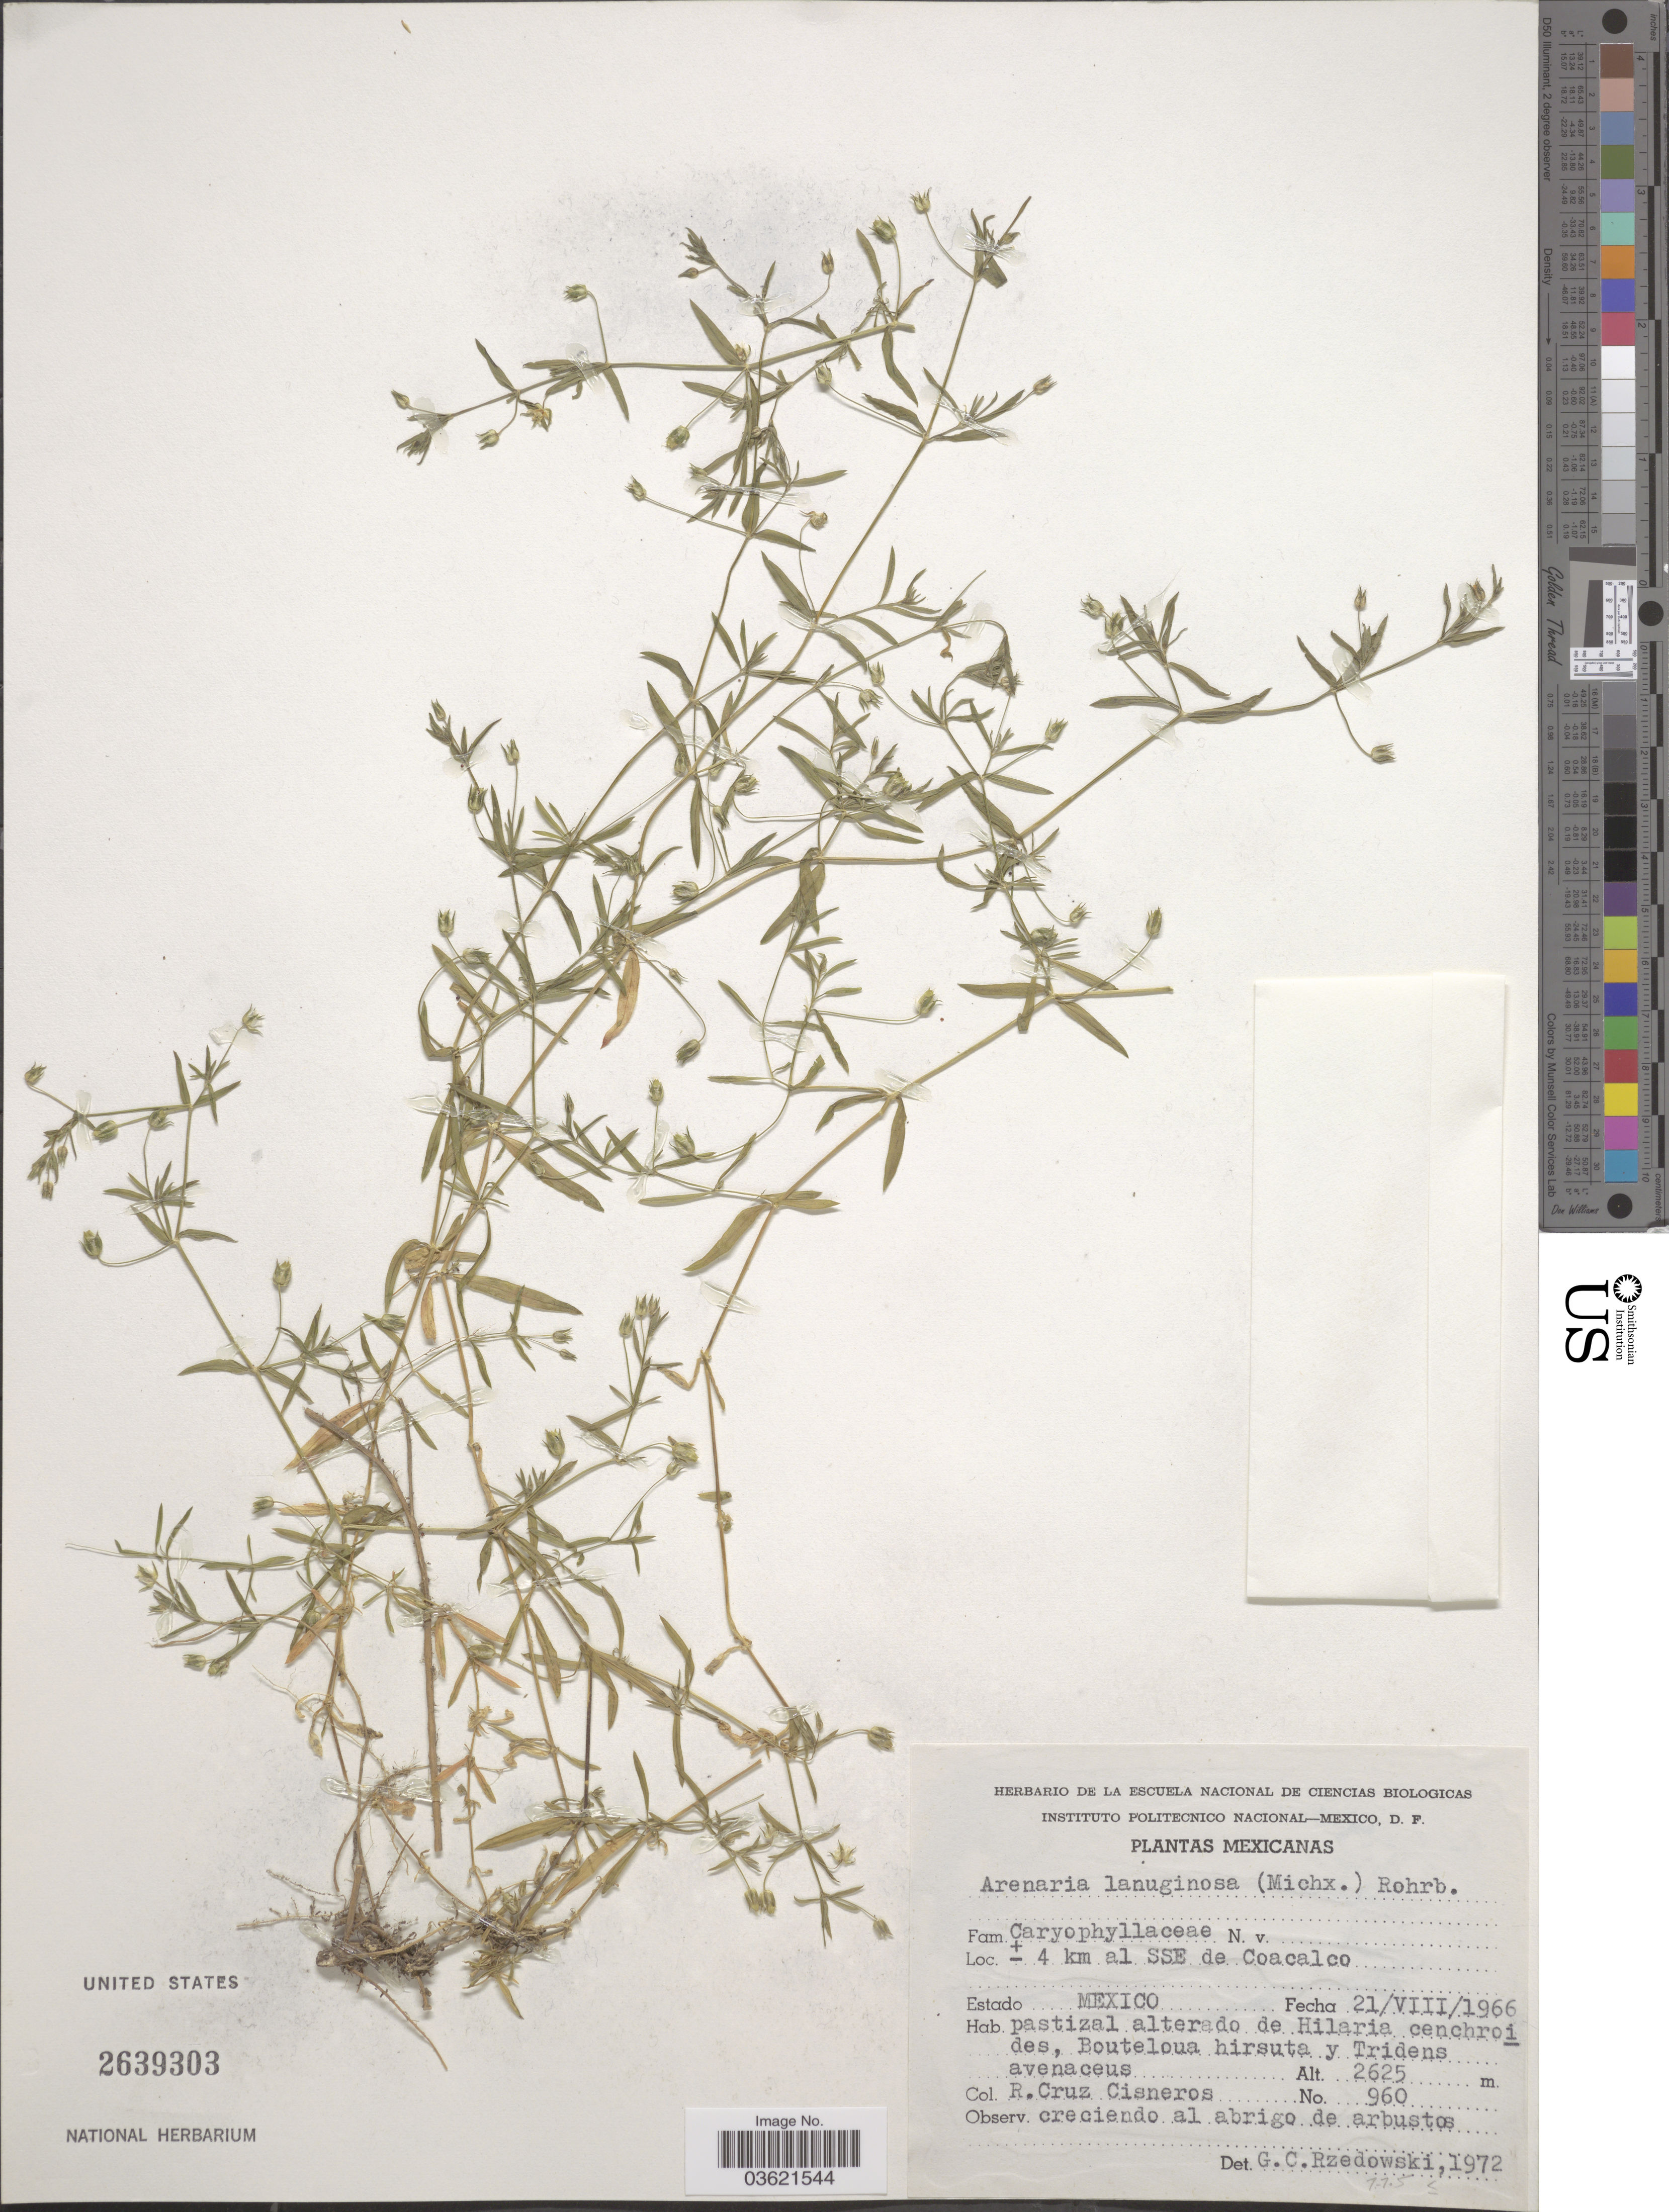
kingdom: Plantae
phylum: Tracheophyta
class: Magnoliopsida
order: Caryophyllales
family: Caryophyllaceae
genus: Arenaria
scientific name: Arenaria lanuginosa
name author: (Michx.) Rohrb.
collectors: R. Cruz Cisneros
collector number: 960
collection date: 1966-08-21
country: Mexico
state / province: México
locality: ± 4 km al SSE de Coacalco.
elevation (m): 2625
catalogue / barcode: US 2639303